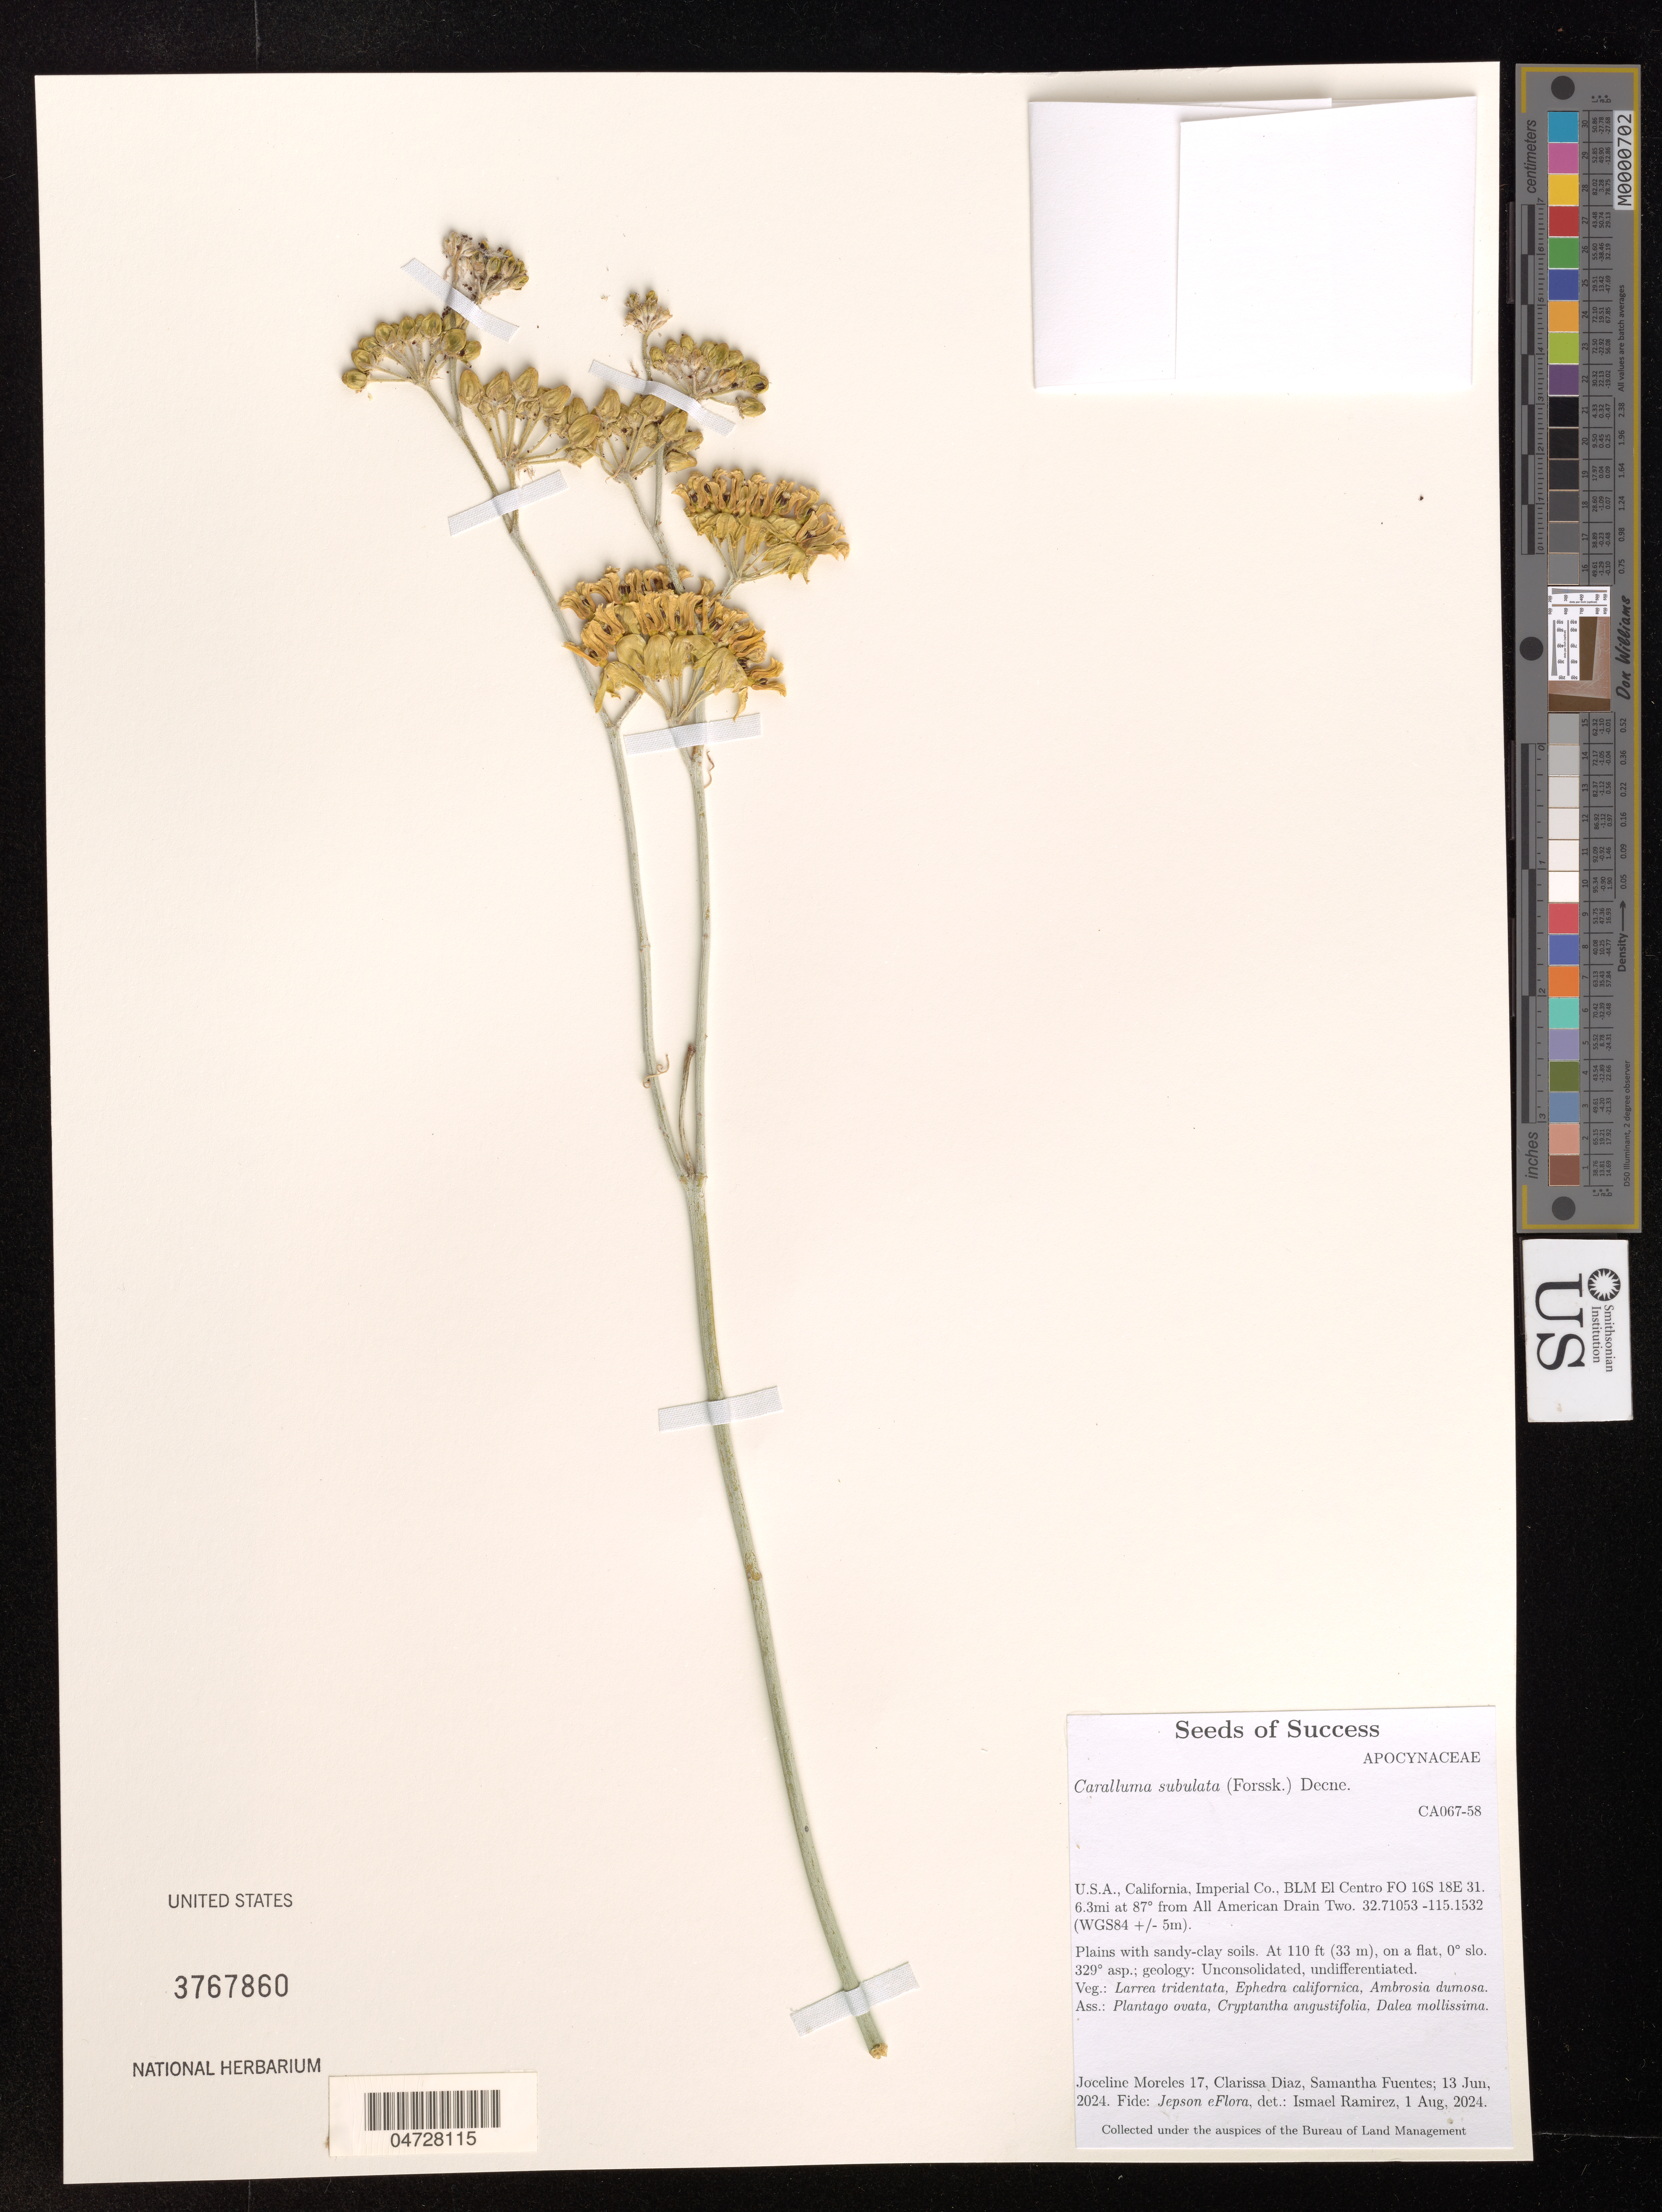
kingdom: Plantae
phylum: Tracheophyta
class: Magnoliopsida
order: Gentianales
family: Apocynaceae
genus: Caralluma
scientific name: Caralluma subulata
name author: (Forssk.) Decne.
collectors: J. Moreles, C. Diaz & S. Fuentus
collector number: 17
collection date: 2024-06-13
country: United States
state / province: California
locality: Imperial Co.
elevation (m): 34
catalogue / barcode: US 3767860